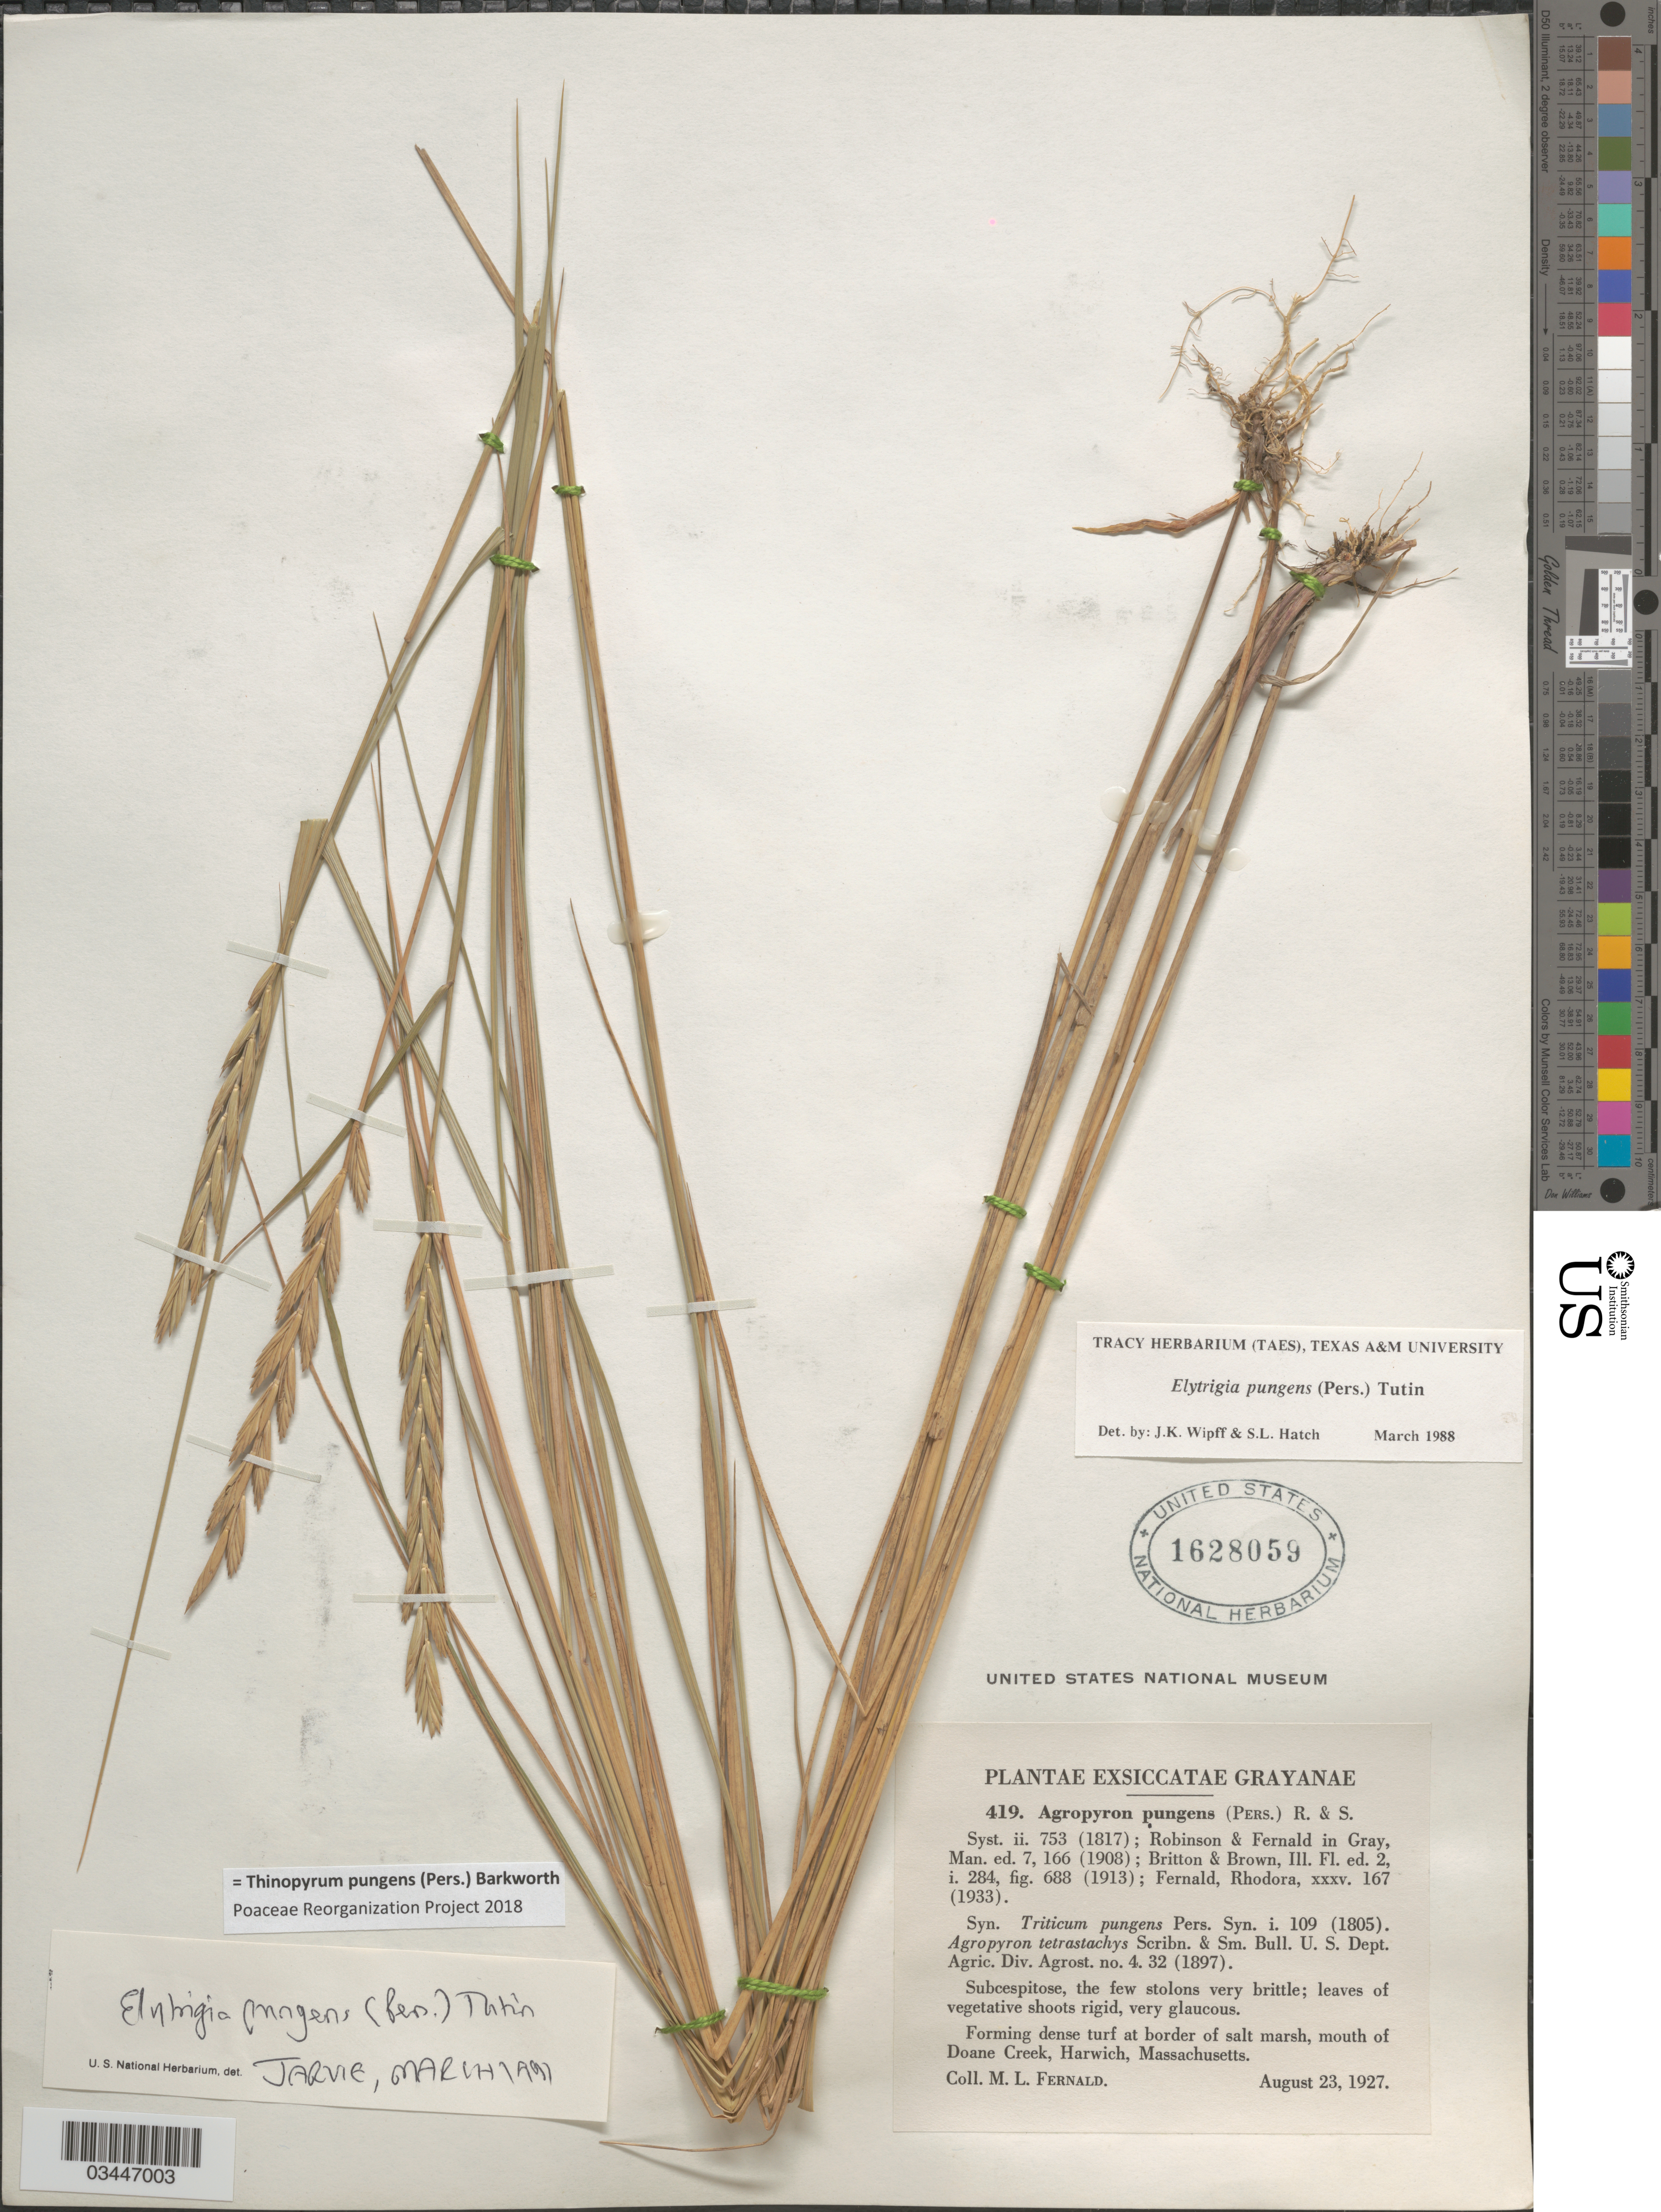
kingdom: Plantae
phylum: Tracheophyta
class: Liliopsida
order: Poales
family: Poaceae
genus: Thinopyrum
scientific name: Thinopyrum pungens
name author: (Pers.) Barkworth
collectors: M. L. Fernald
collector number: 419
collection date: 1927-08-23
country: United States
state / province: Massachusetts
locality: Mouth of Doane Creek, Harwich.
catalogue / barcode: US 1628059